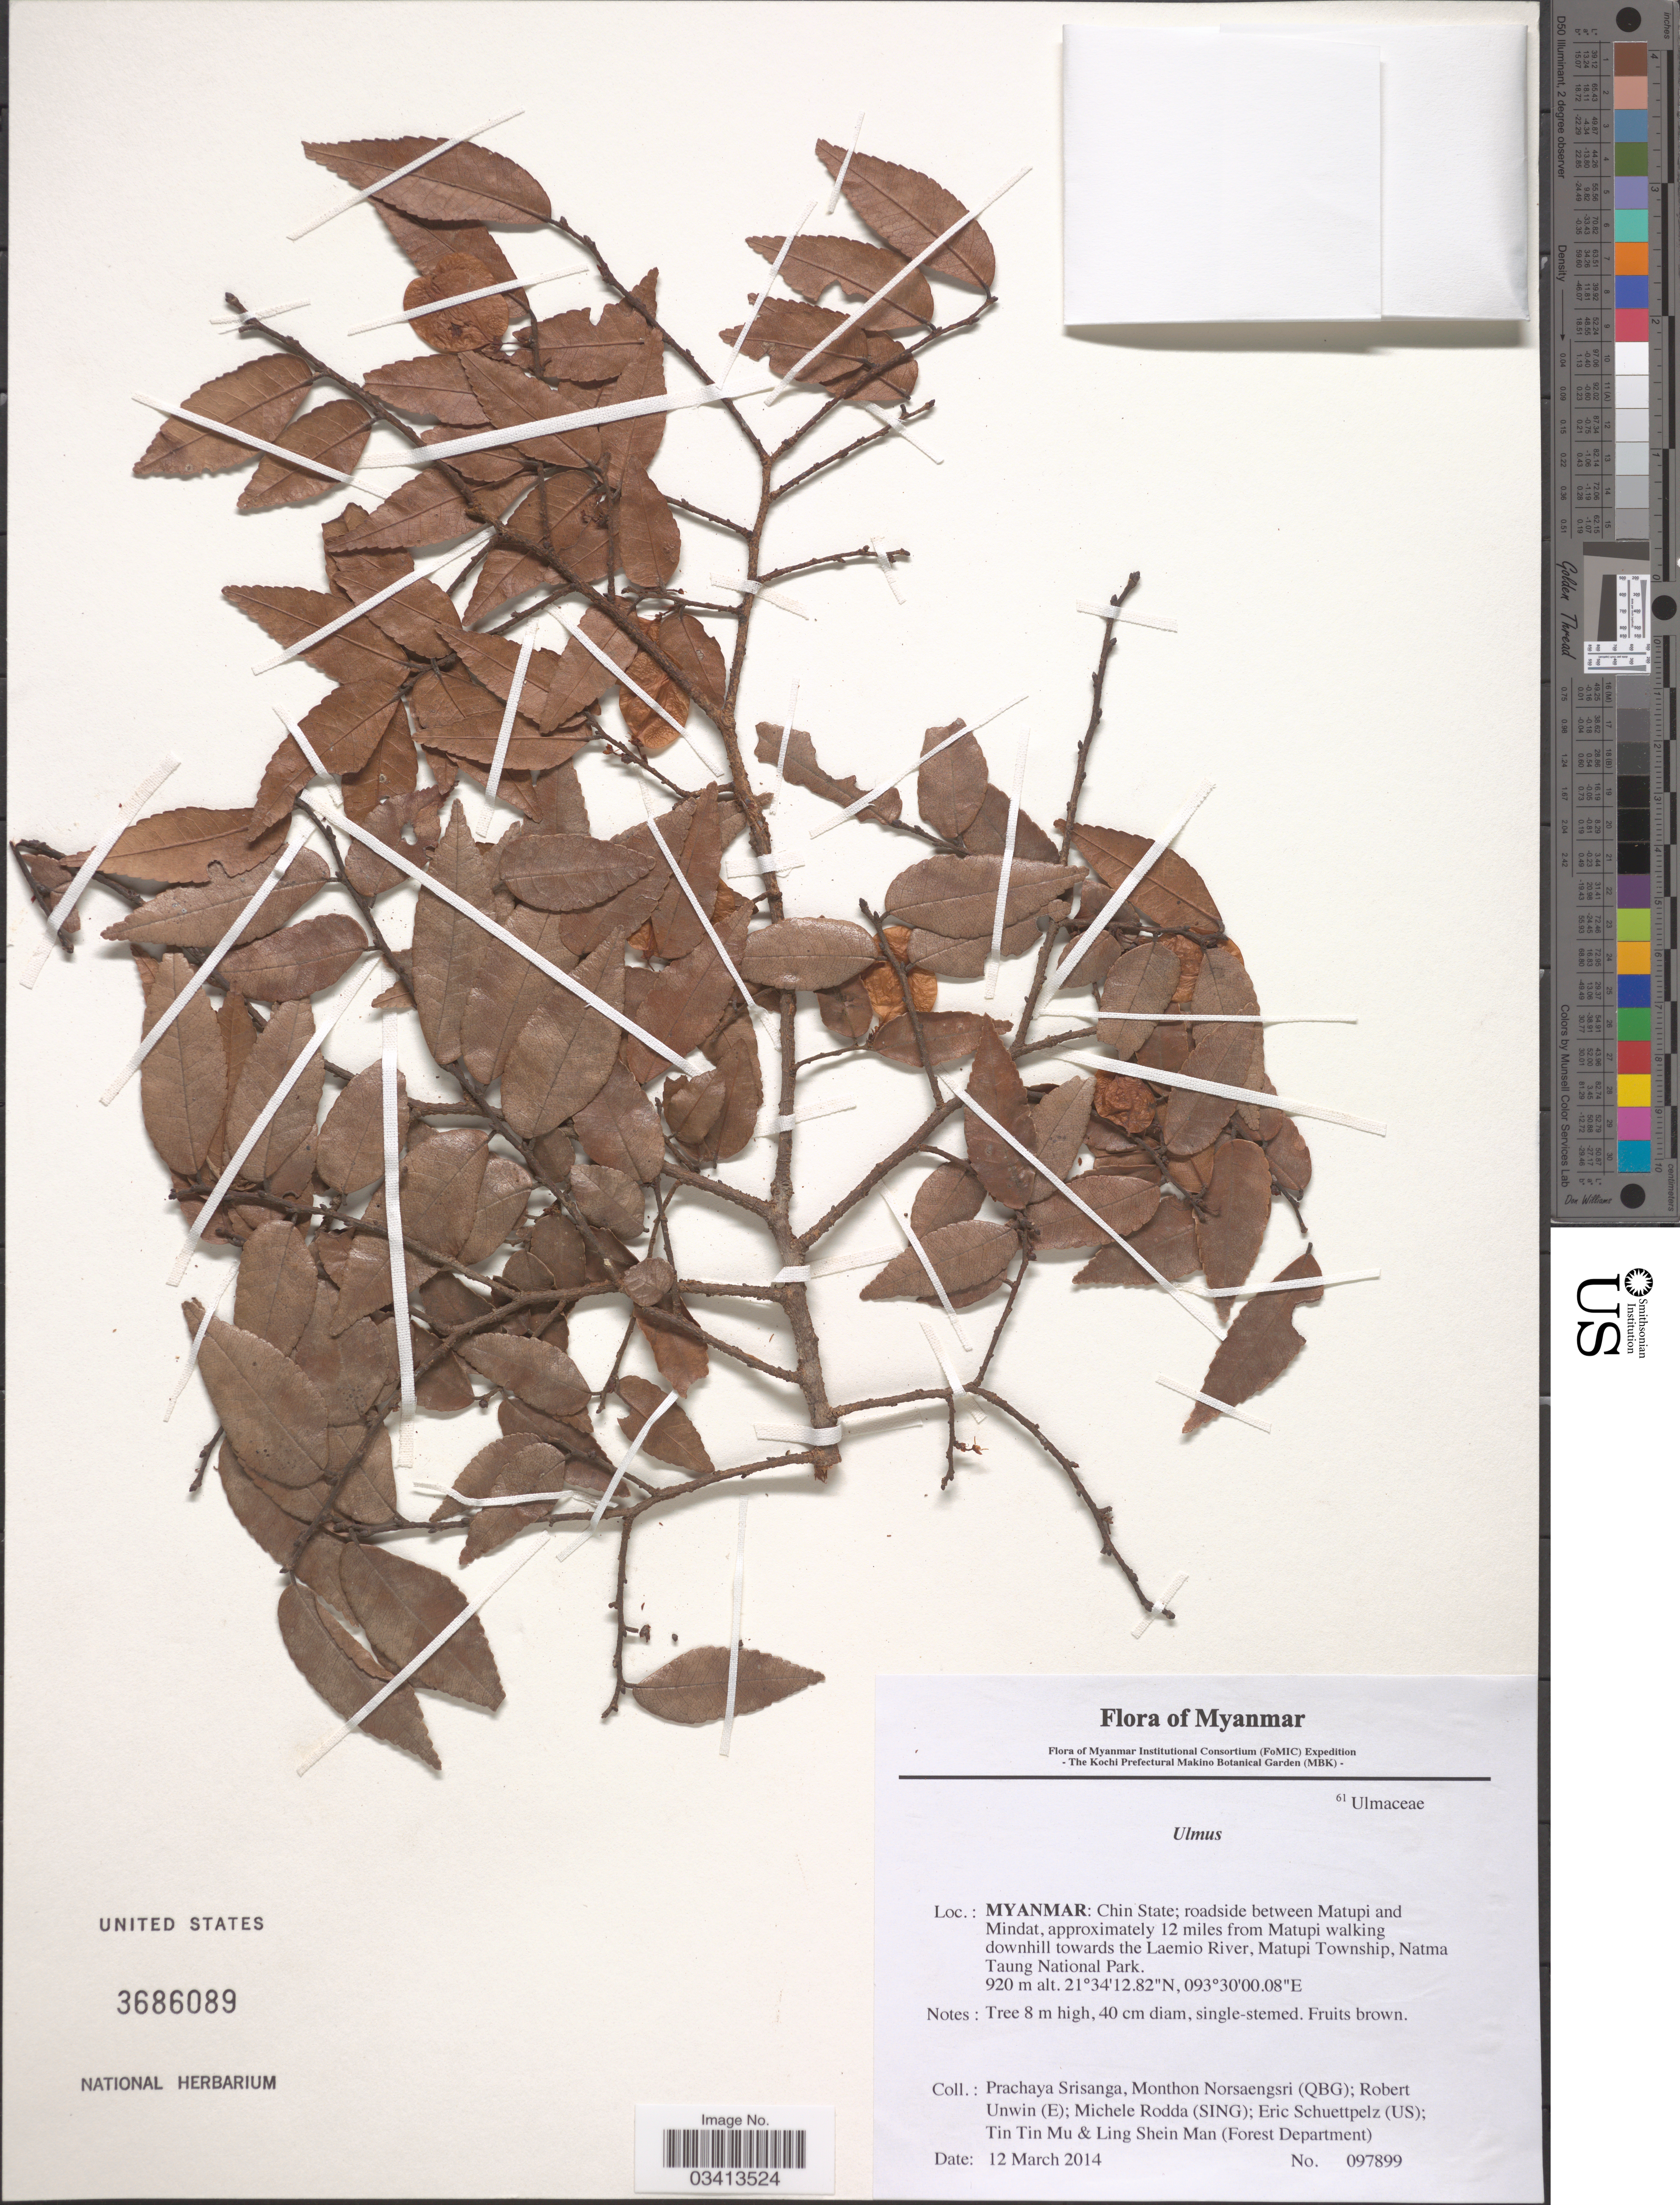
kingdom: Plantae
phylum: Tracheophyta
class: Magnoliopsida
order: Rosales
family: Ulmaceae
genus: Ulmus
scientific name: Ulmus sp.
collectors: P. Srisanga, M. Norsaengsri, R. Unwin, M. Rodda & et al.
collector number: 097899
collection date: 2014-03-12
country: Myanmar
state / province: Chin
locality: Roadside between Matupi and Mindat, approximately 12 miles from Matupi walking downhill towards the Laemio River, Matupi Township, Natma Taung National Park.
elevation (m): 920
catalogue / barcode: US 3686089